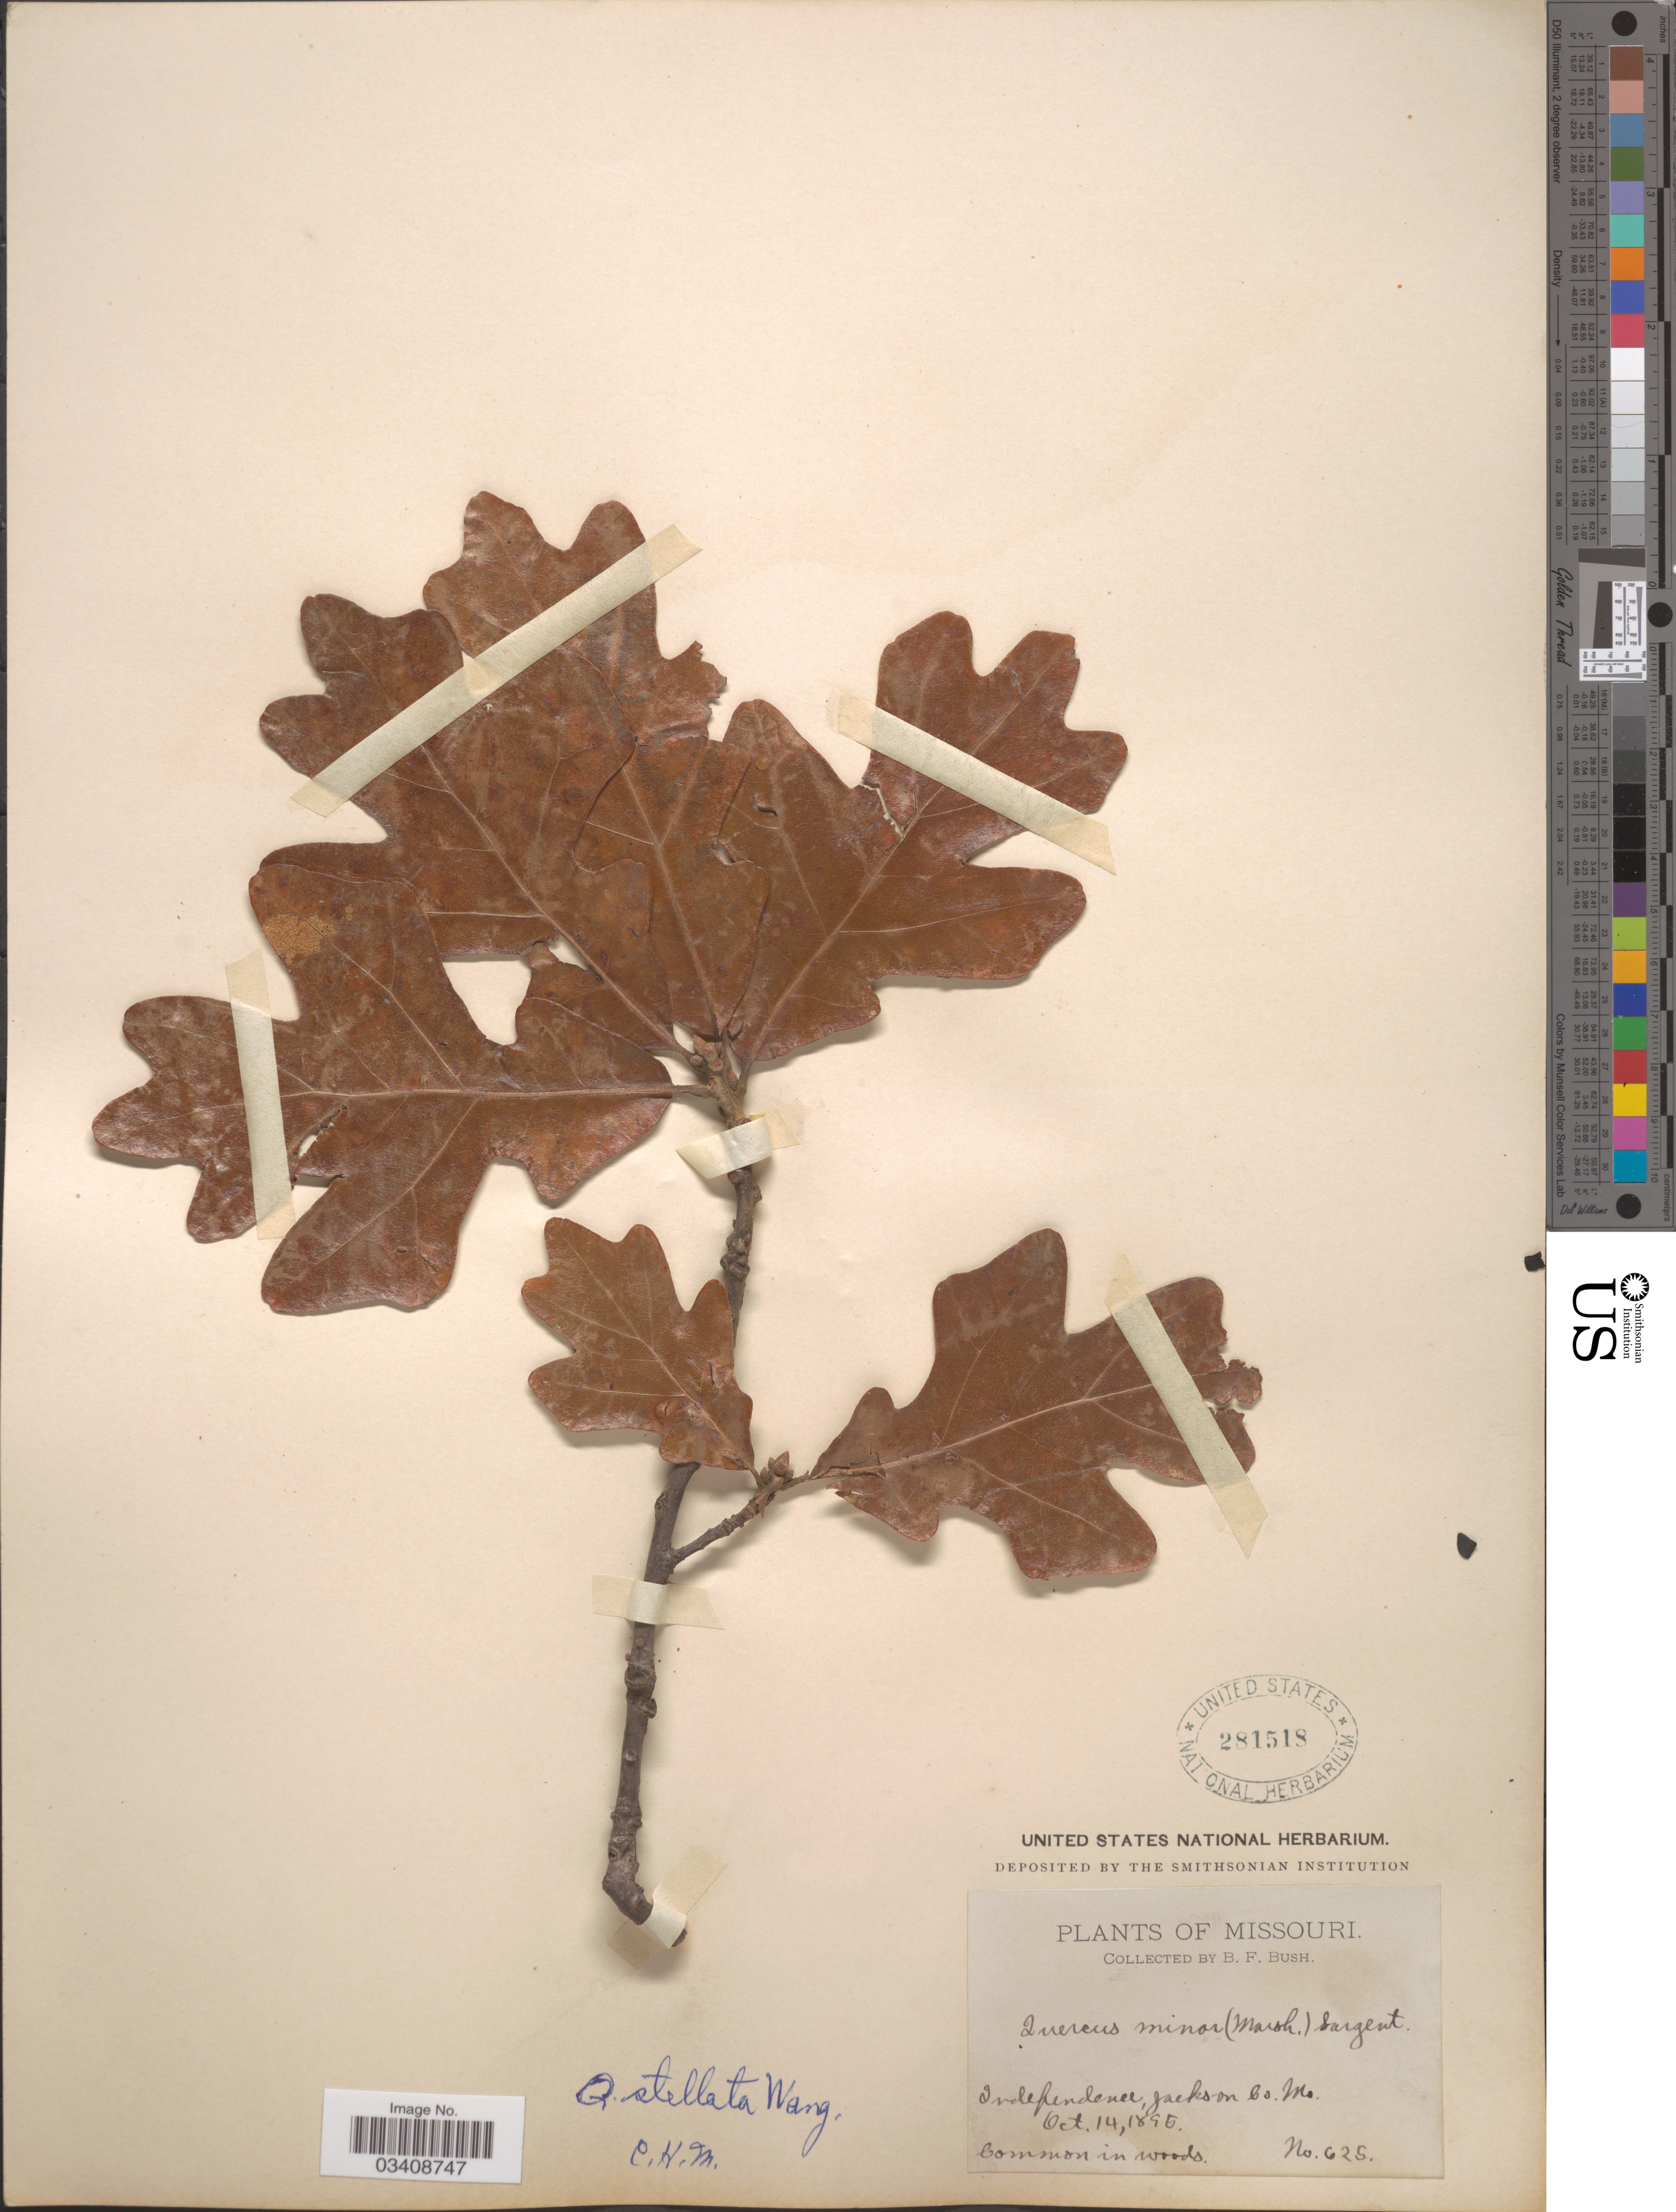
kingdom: Plantae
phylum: Tracheophyta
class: Magnoliopsida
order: Fagales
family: Fagaceae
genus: Quercus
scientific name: Quercus stellata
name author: Wangenh.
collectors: B. F. Bush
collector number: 625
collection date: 1895-10-14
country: United States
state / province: Missouri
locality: Independence, Jackson Co.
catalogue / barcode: US 281518